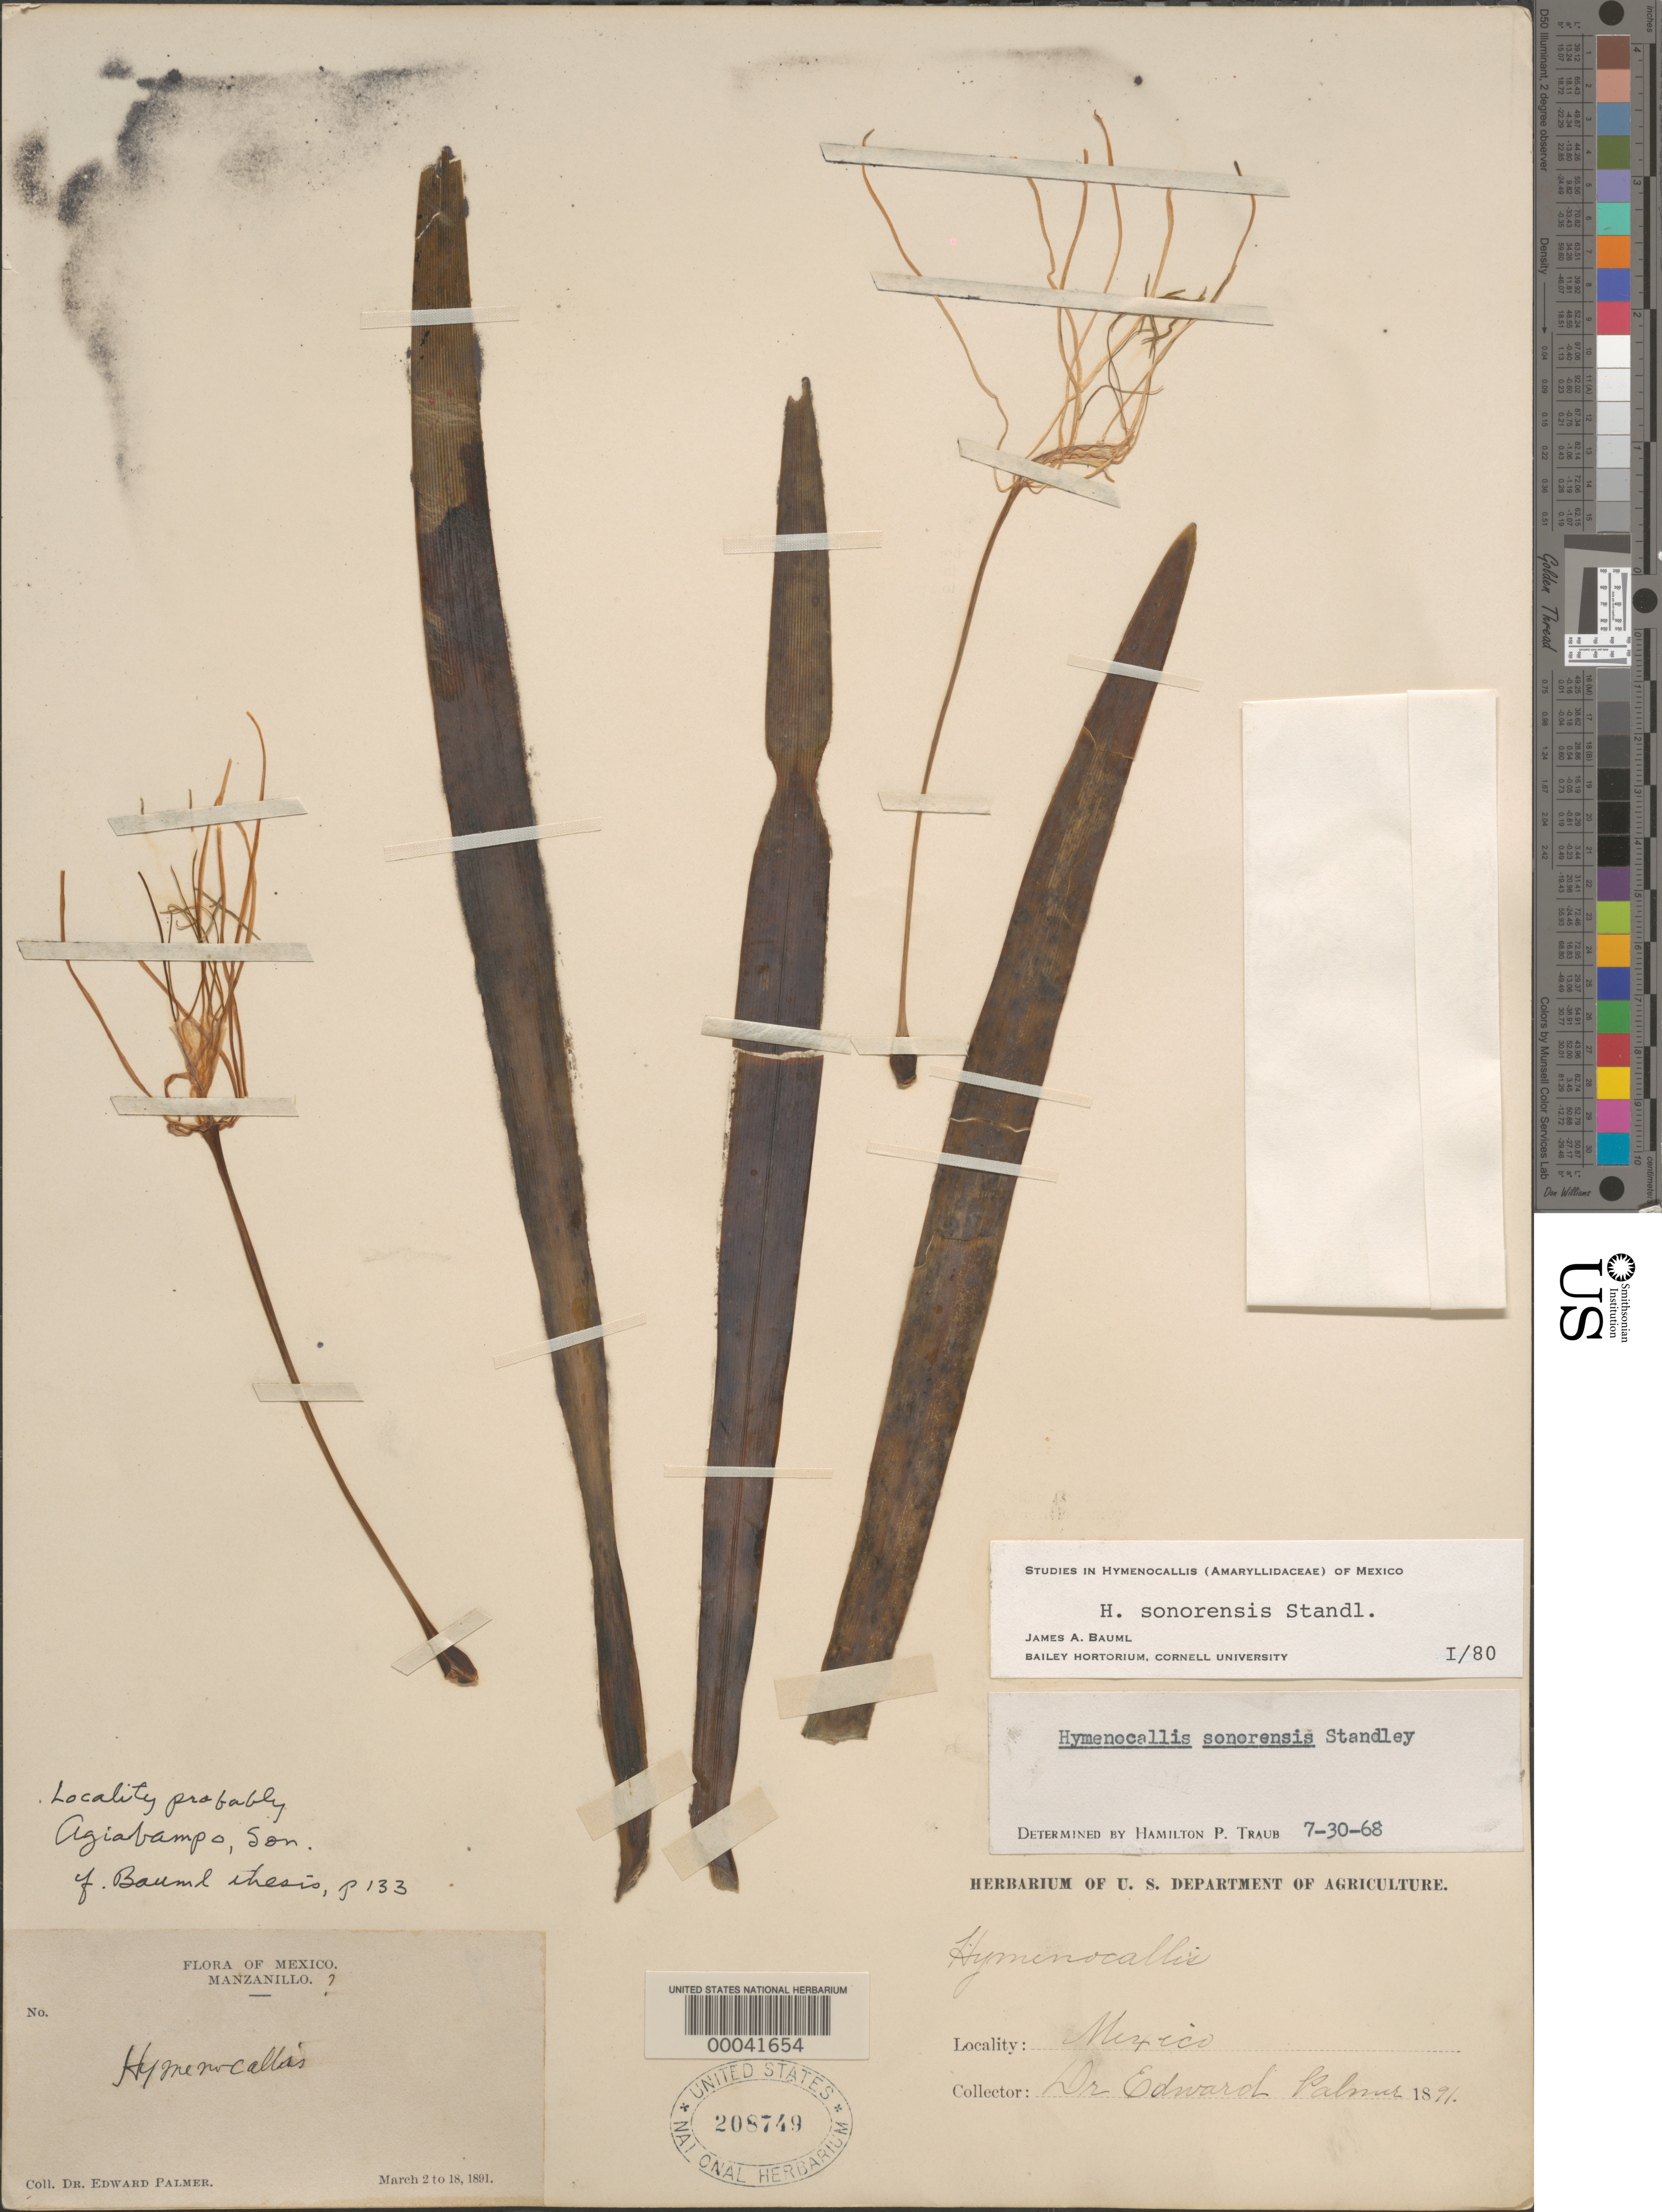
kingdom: Plantae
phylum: Tracheophyta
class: Liliopsida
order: Asparagales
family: Amaryllidaceae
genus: Hymenocallis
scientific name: Hymenocallis sonorensis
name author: Standl.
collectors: E. Palmer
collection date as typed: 02 Mar 1891 to 18 Mar 1891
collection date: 1891-03-02/1891-03-18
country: Mexico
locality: "locality probably agiobampo, sonora. bauml thesis, pg. 133"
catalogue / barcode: US 208749